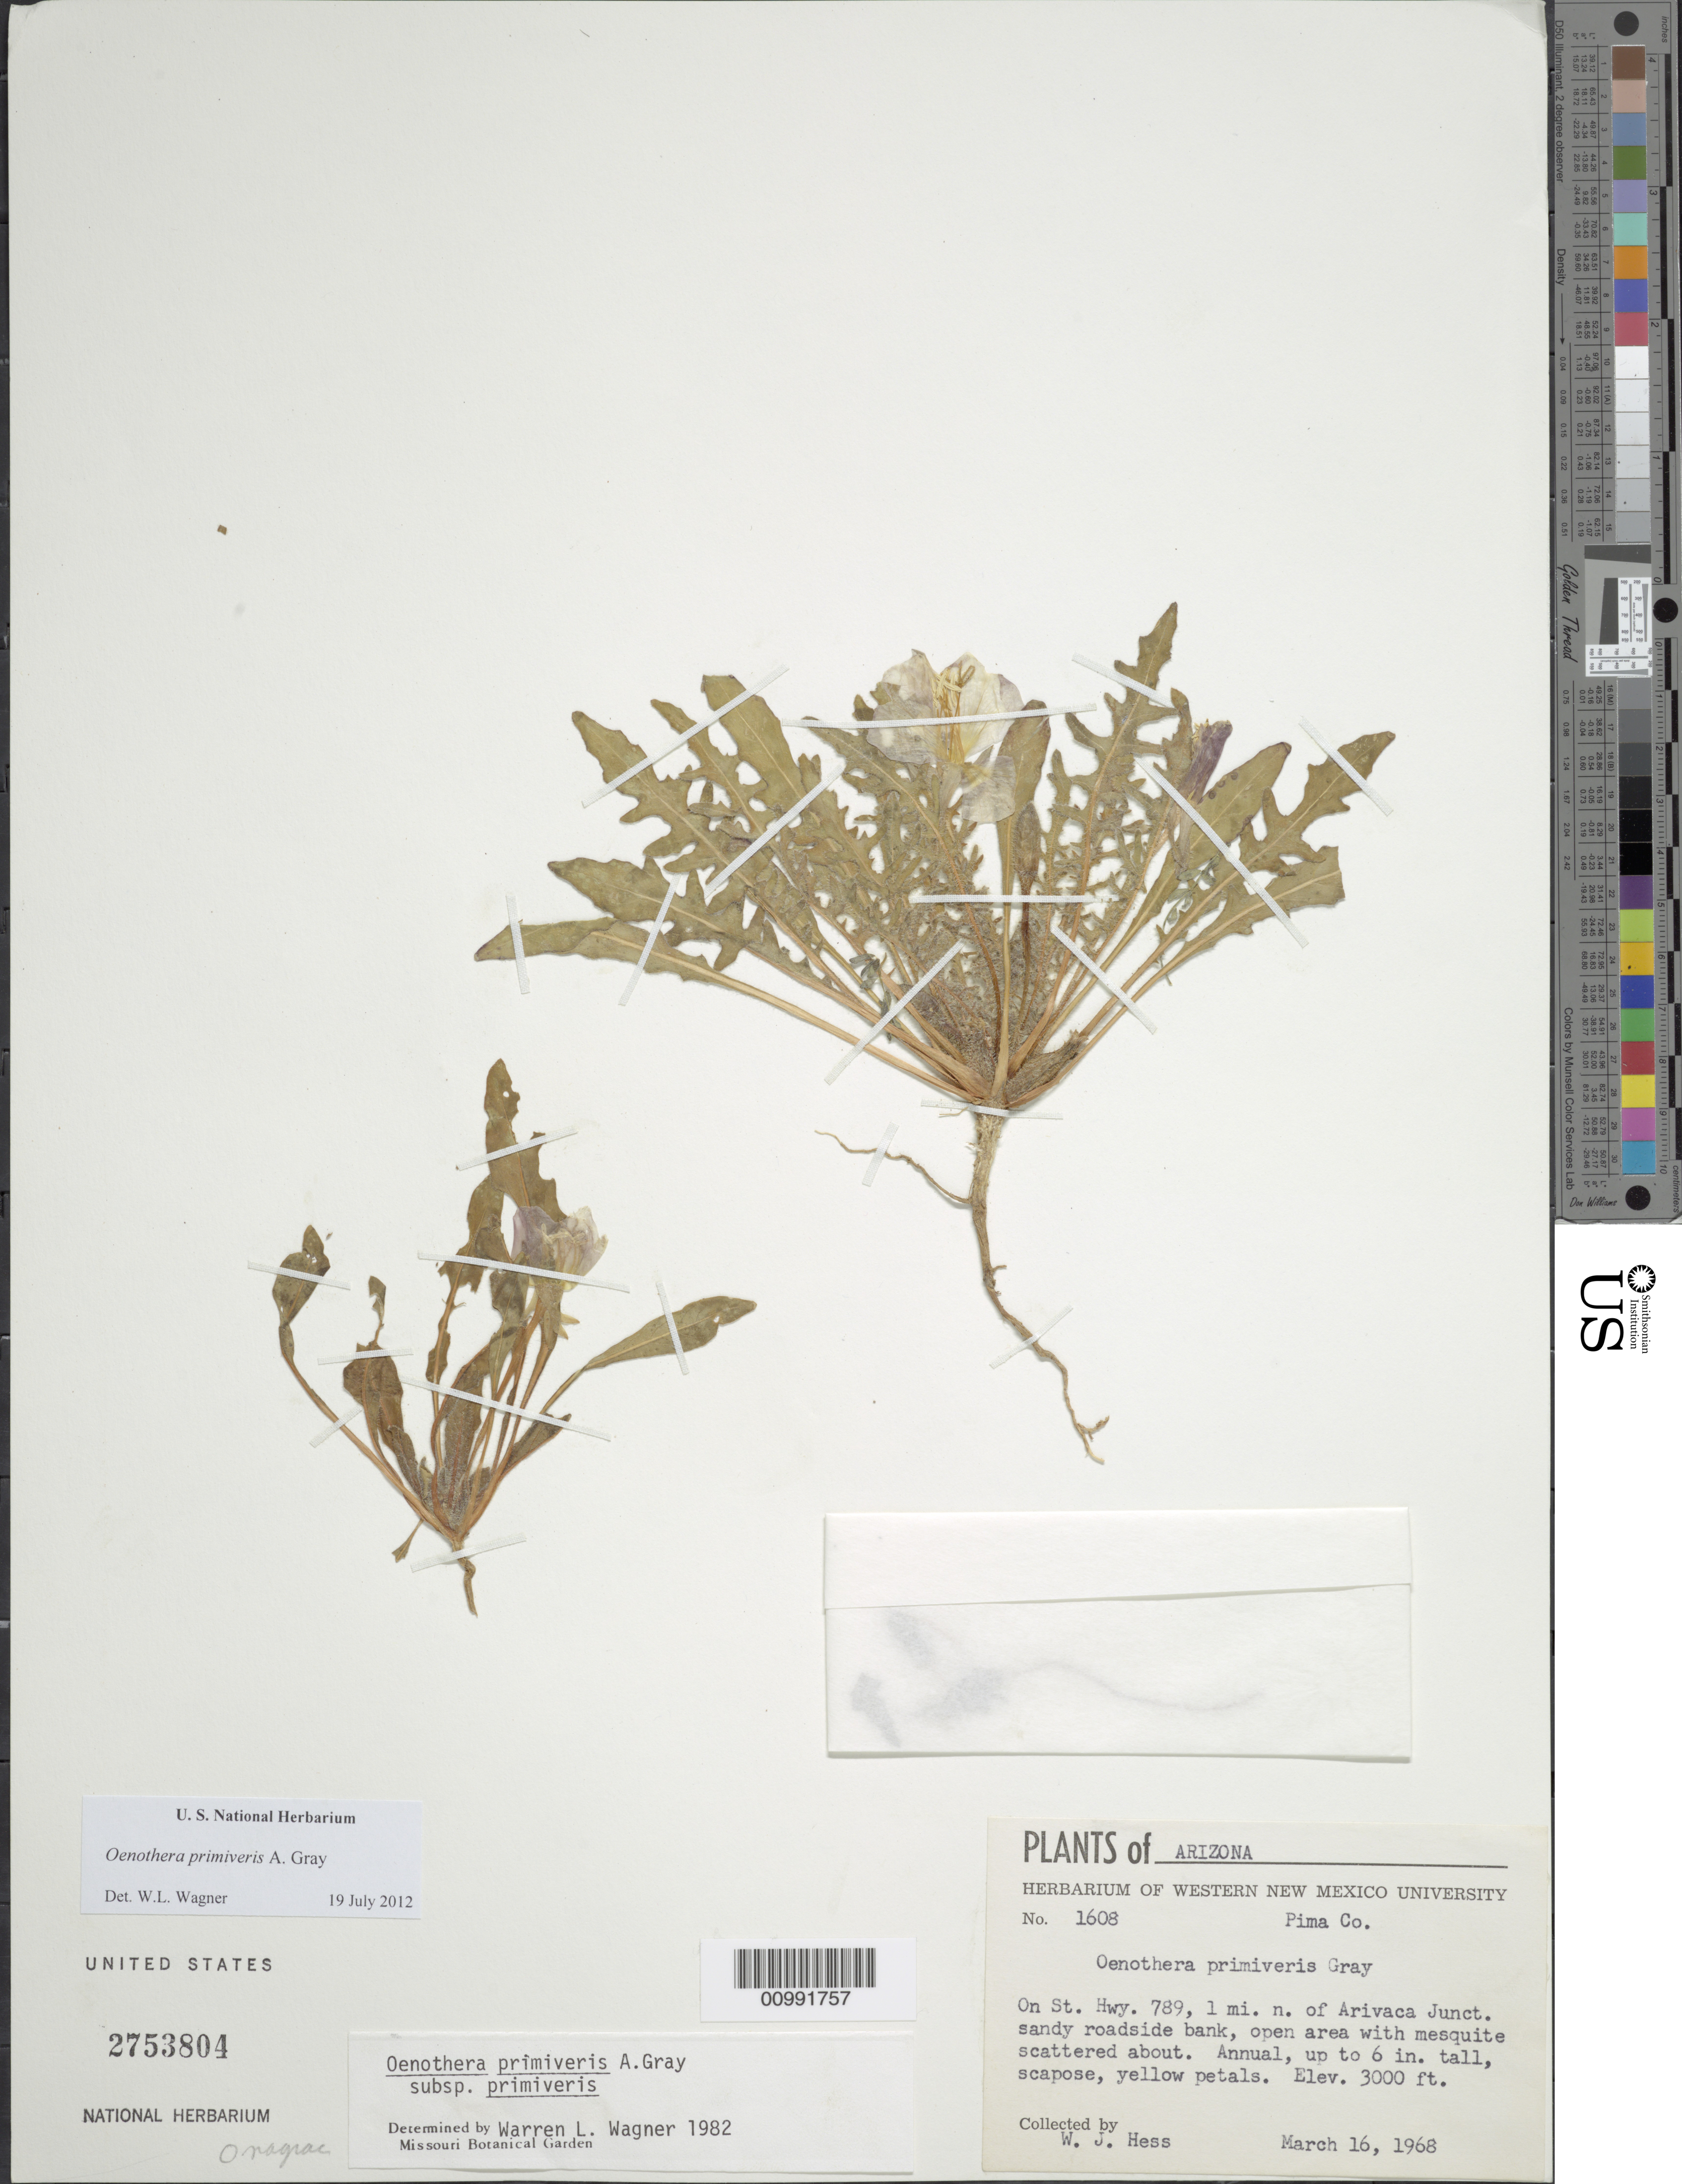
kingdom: Plantae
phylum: Tracheophyta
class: Magnoliopsida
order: Myrtales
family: Onagraceae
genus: Oenothera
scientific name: Oenothera primiveris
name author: A. Gray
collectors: W. Hess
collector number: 16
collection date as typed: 16 Mar 1968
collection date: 1968-03-16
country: United States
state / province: Arizona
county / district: Pima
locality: On St. Hwy. 789, 1 mi. n. of Arivaca Junct. sandy roadside bank, open area with mesquite scattered about.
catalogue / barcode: US 2753804